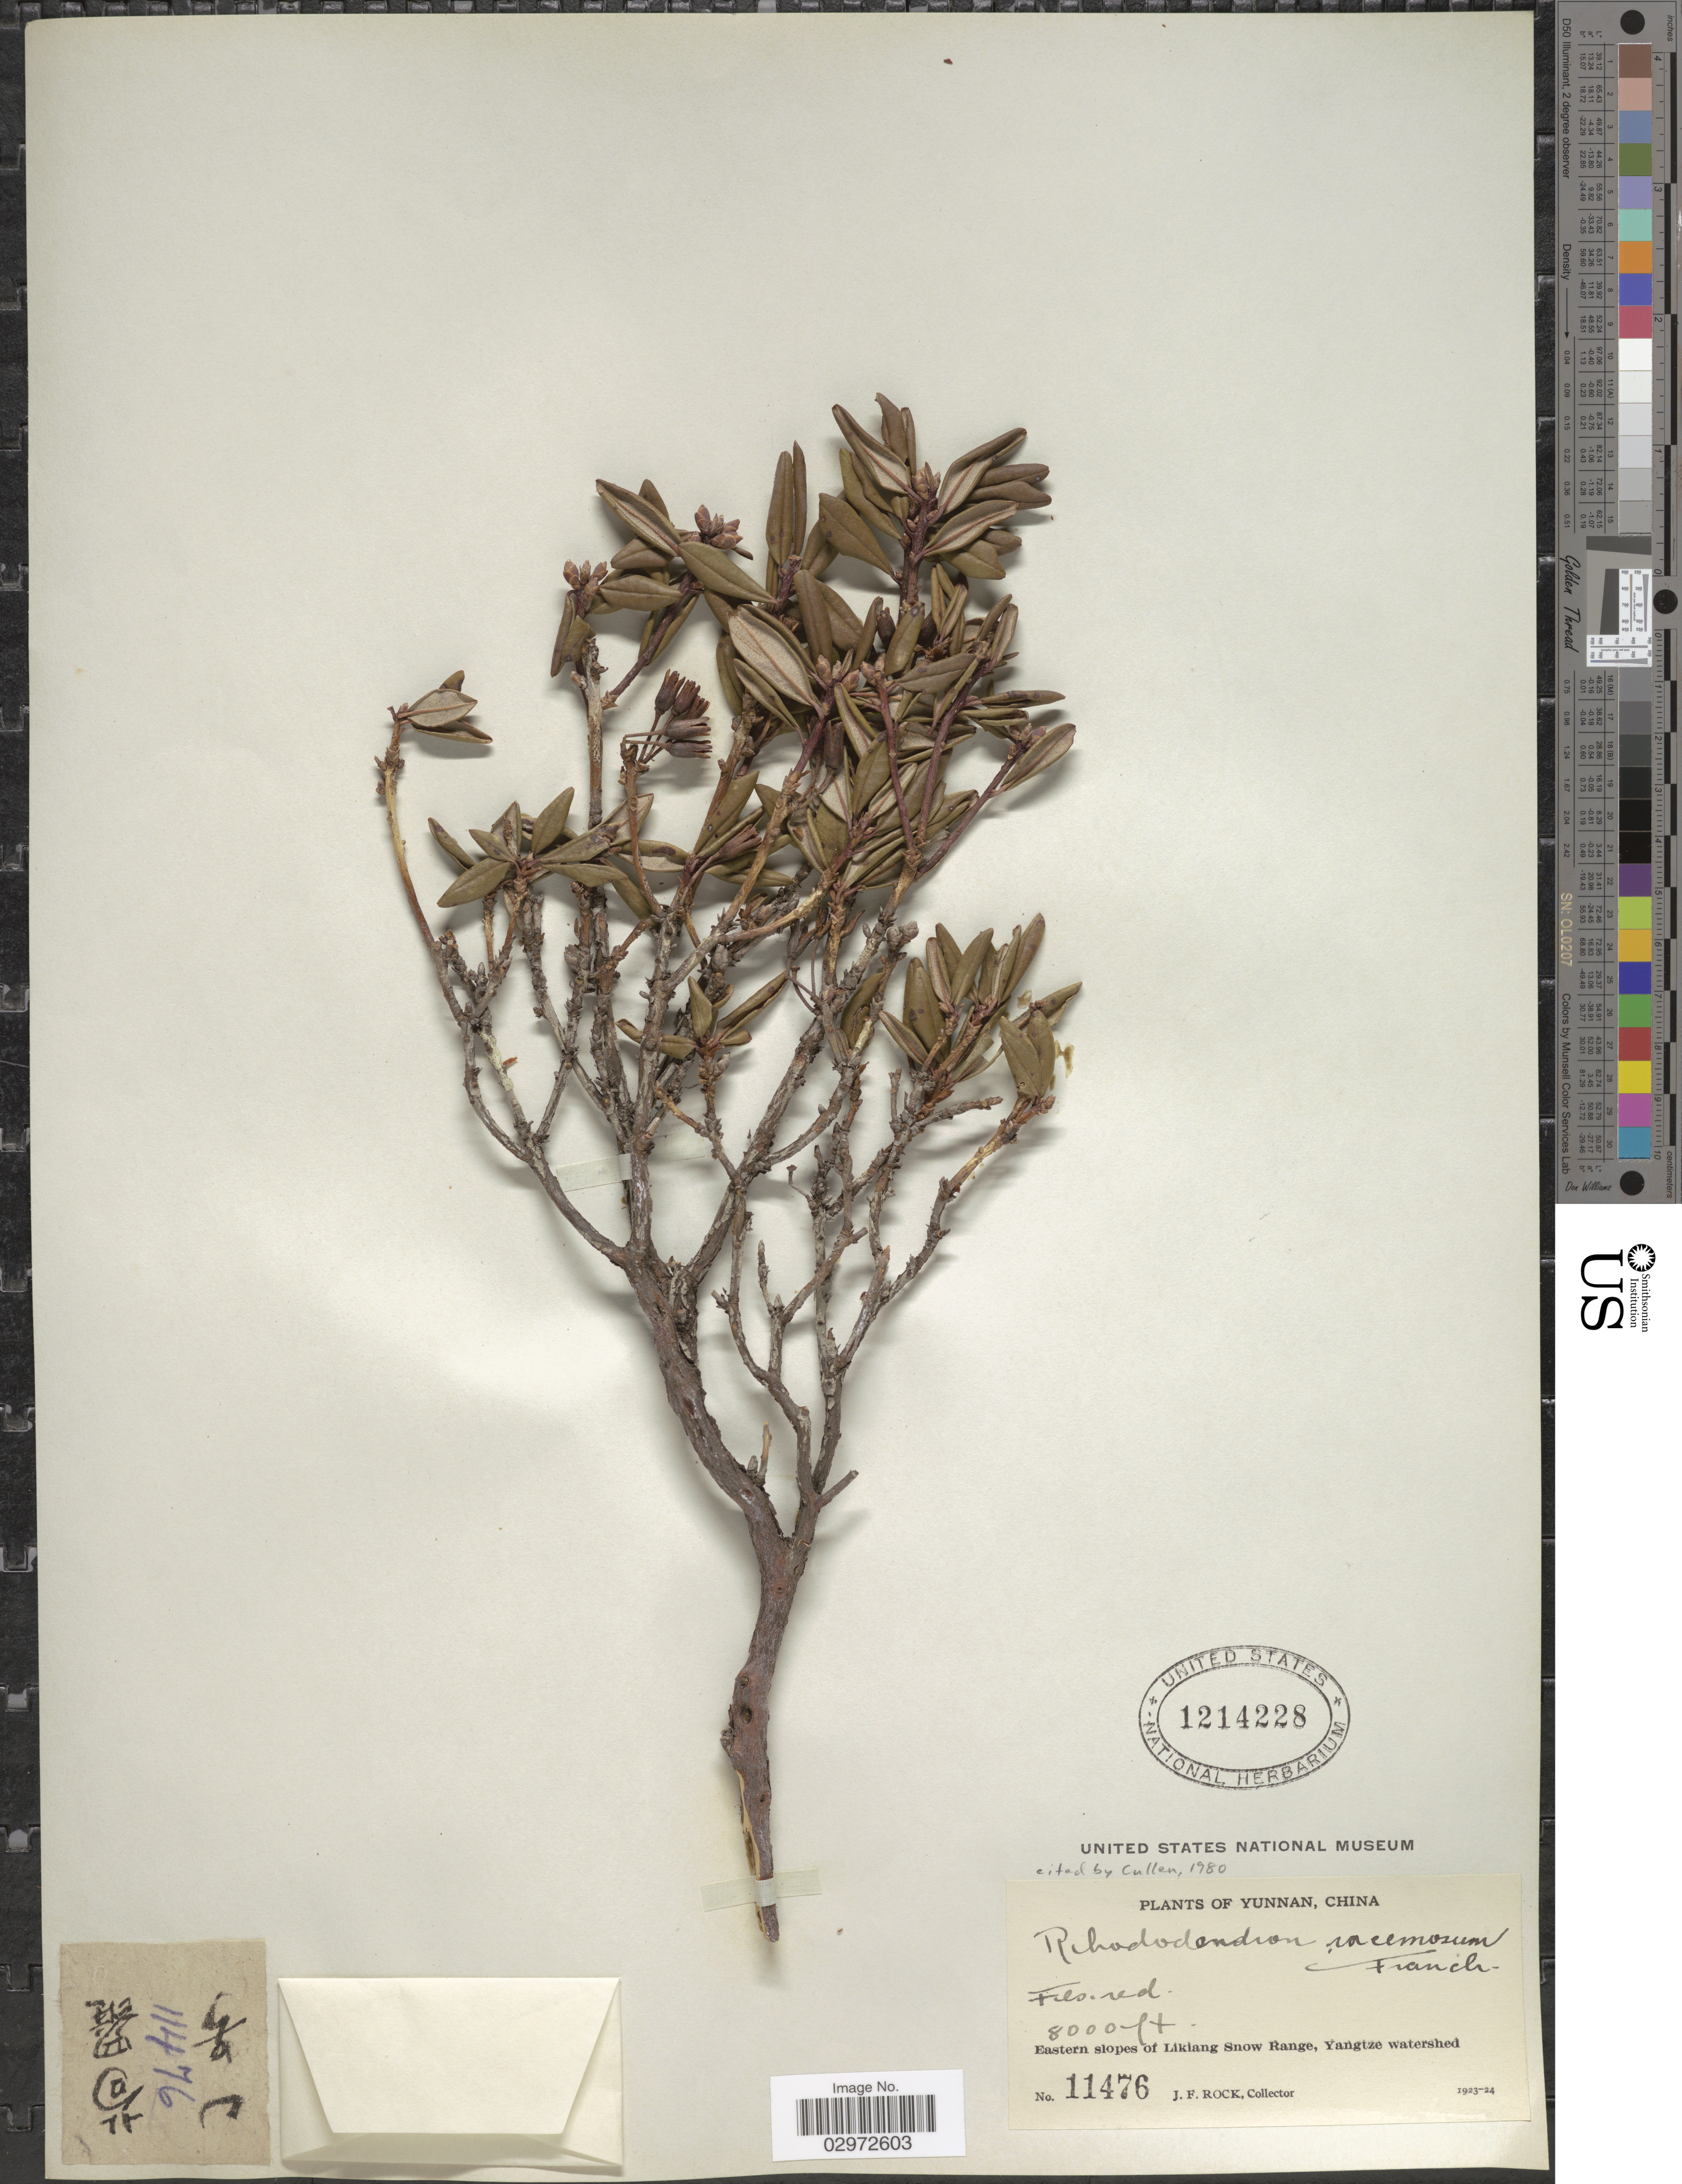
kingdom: Plantae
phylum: Tracheophyta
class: Magnoliopsida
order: Ericales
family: Ericaceae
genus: Rhododendron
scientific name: Rhododendron racemosum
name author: Franch.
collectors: J. Rock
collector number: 11476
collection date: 1923/1924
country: China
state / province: Yunnan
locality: Eastern slopes of Likiang Snow Range, Yangtze watershed.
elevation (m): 2438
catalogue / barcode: US 1214228